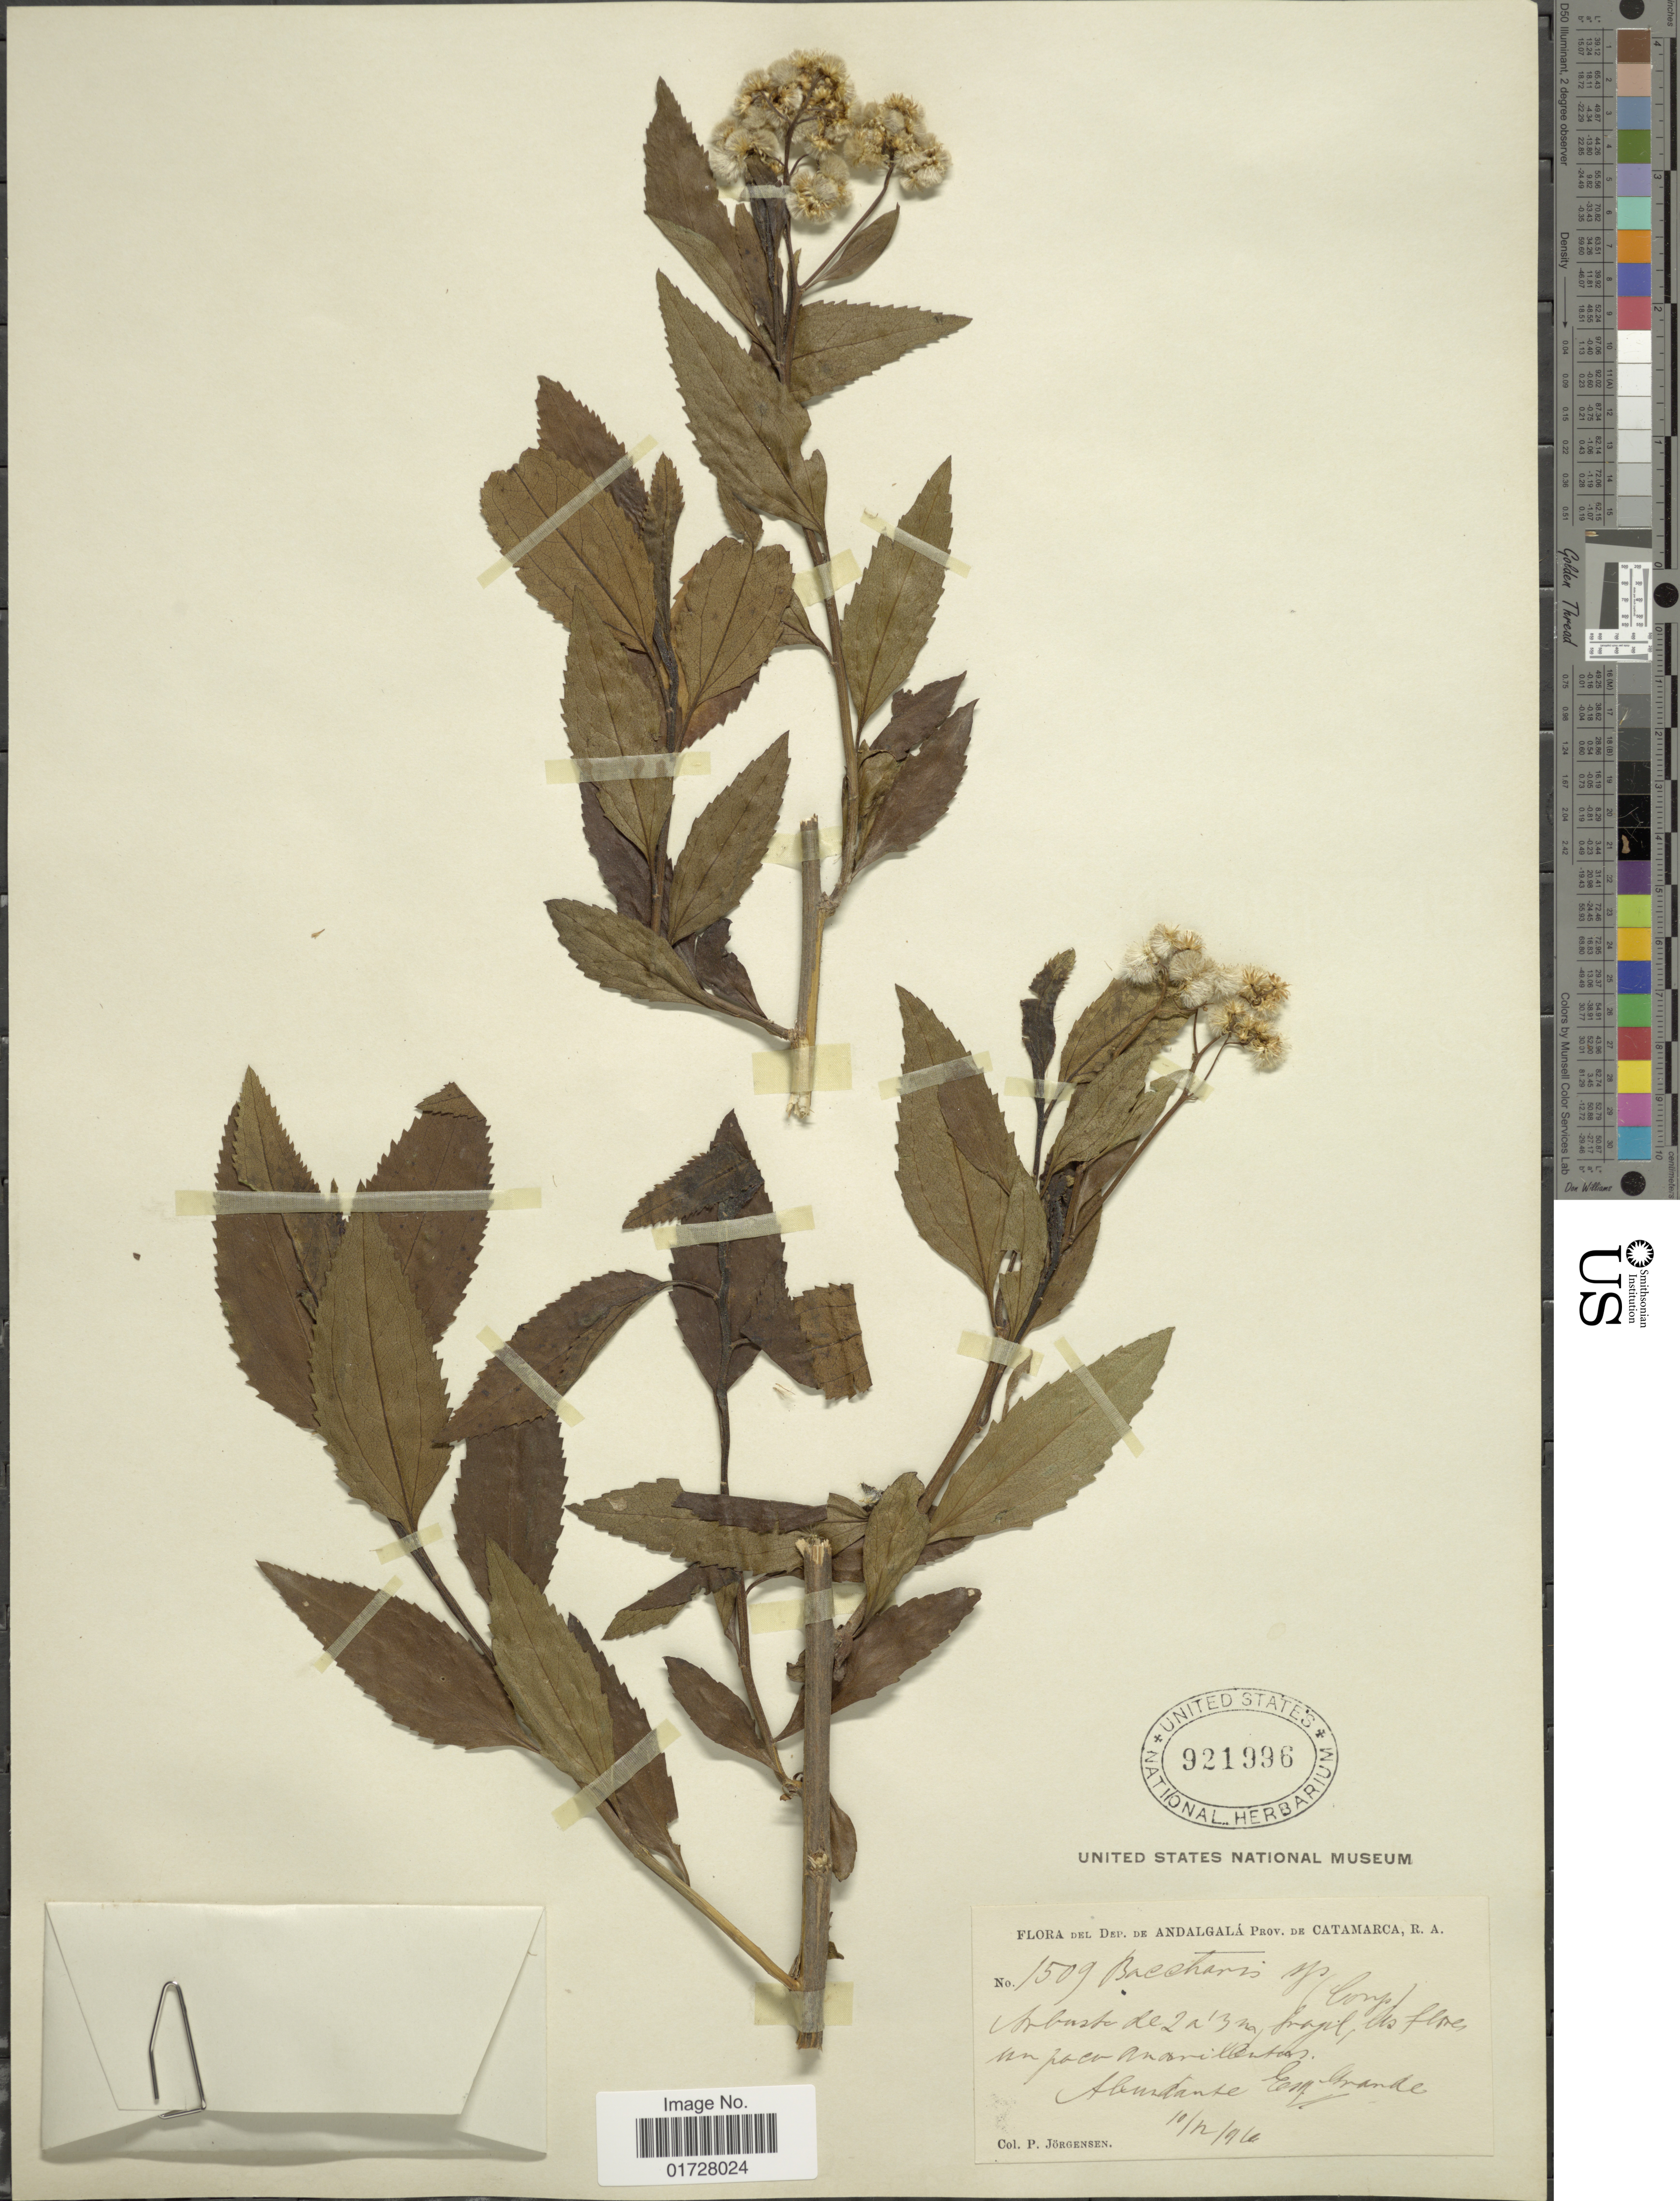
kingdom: Plantae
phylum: Tracheophyta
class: Magnoliopsida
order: Asterales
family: Asteraceae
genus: Baccharis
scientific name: Baccharis sp.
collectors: P. Jörgensen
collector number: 1509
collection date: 1910-12-10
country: Argentina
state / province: Catamarca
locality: Dep. de Andalgala, Esq. Grande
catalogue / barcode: US 921996